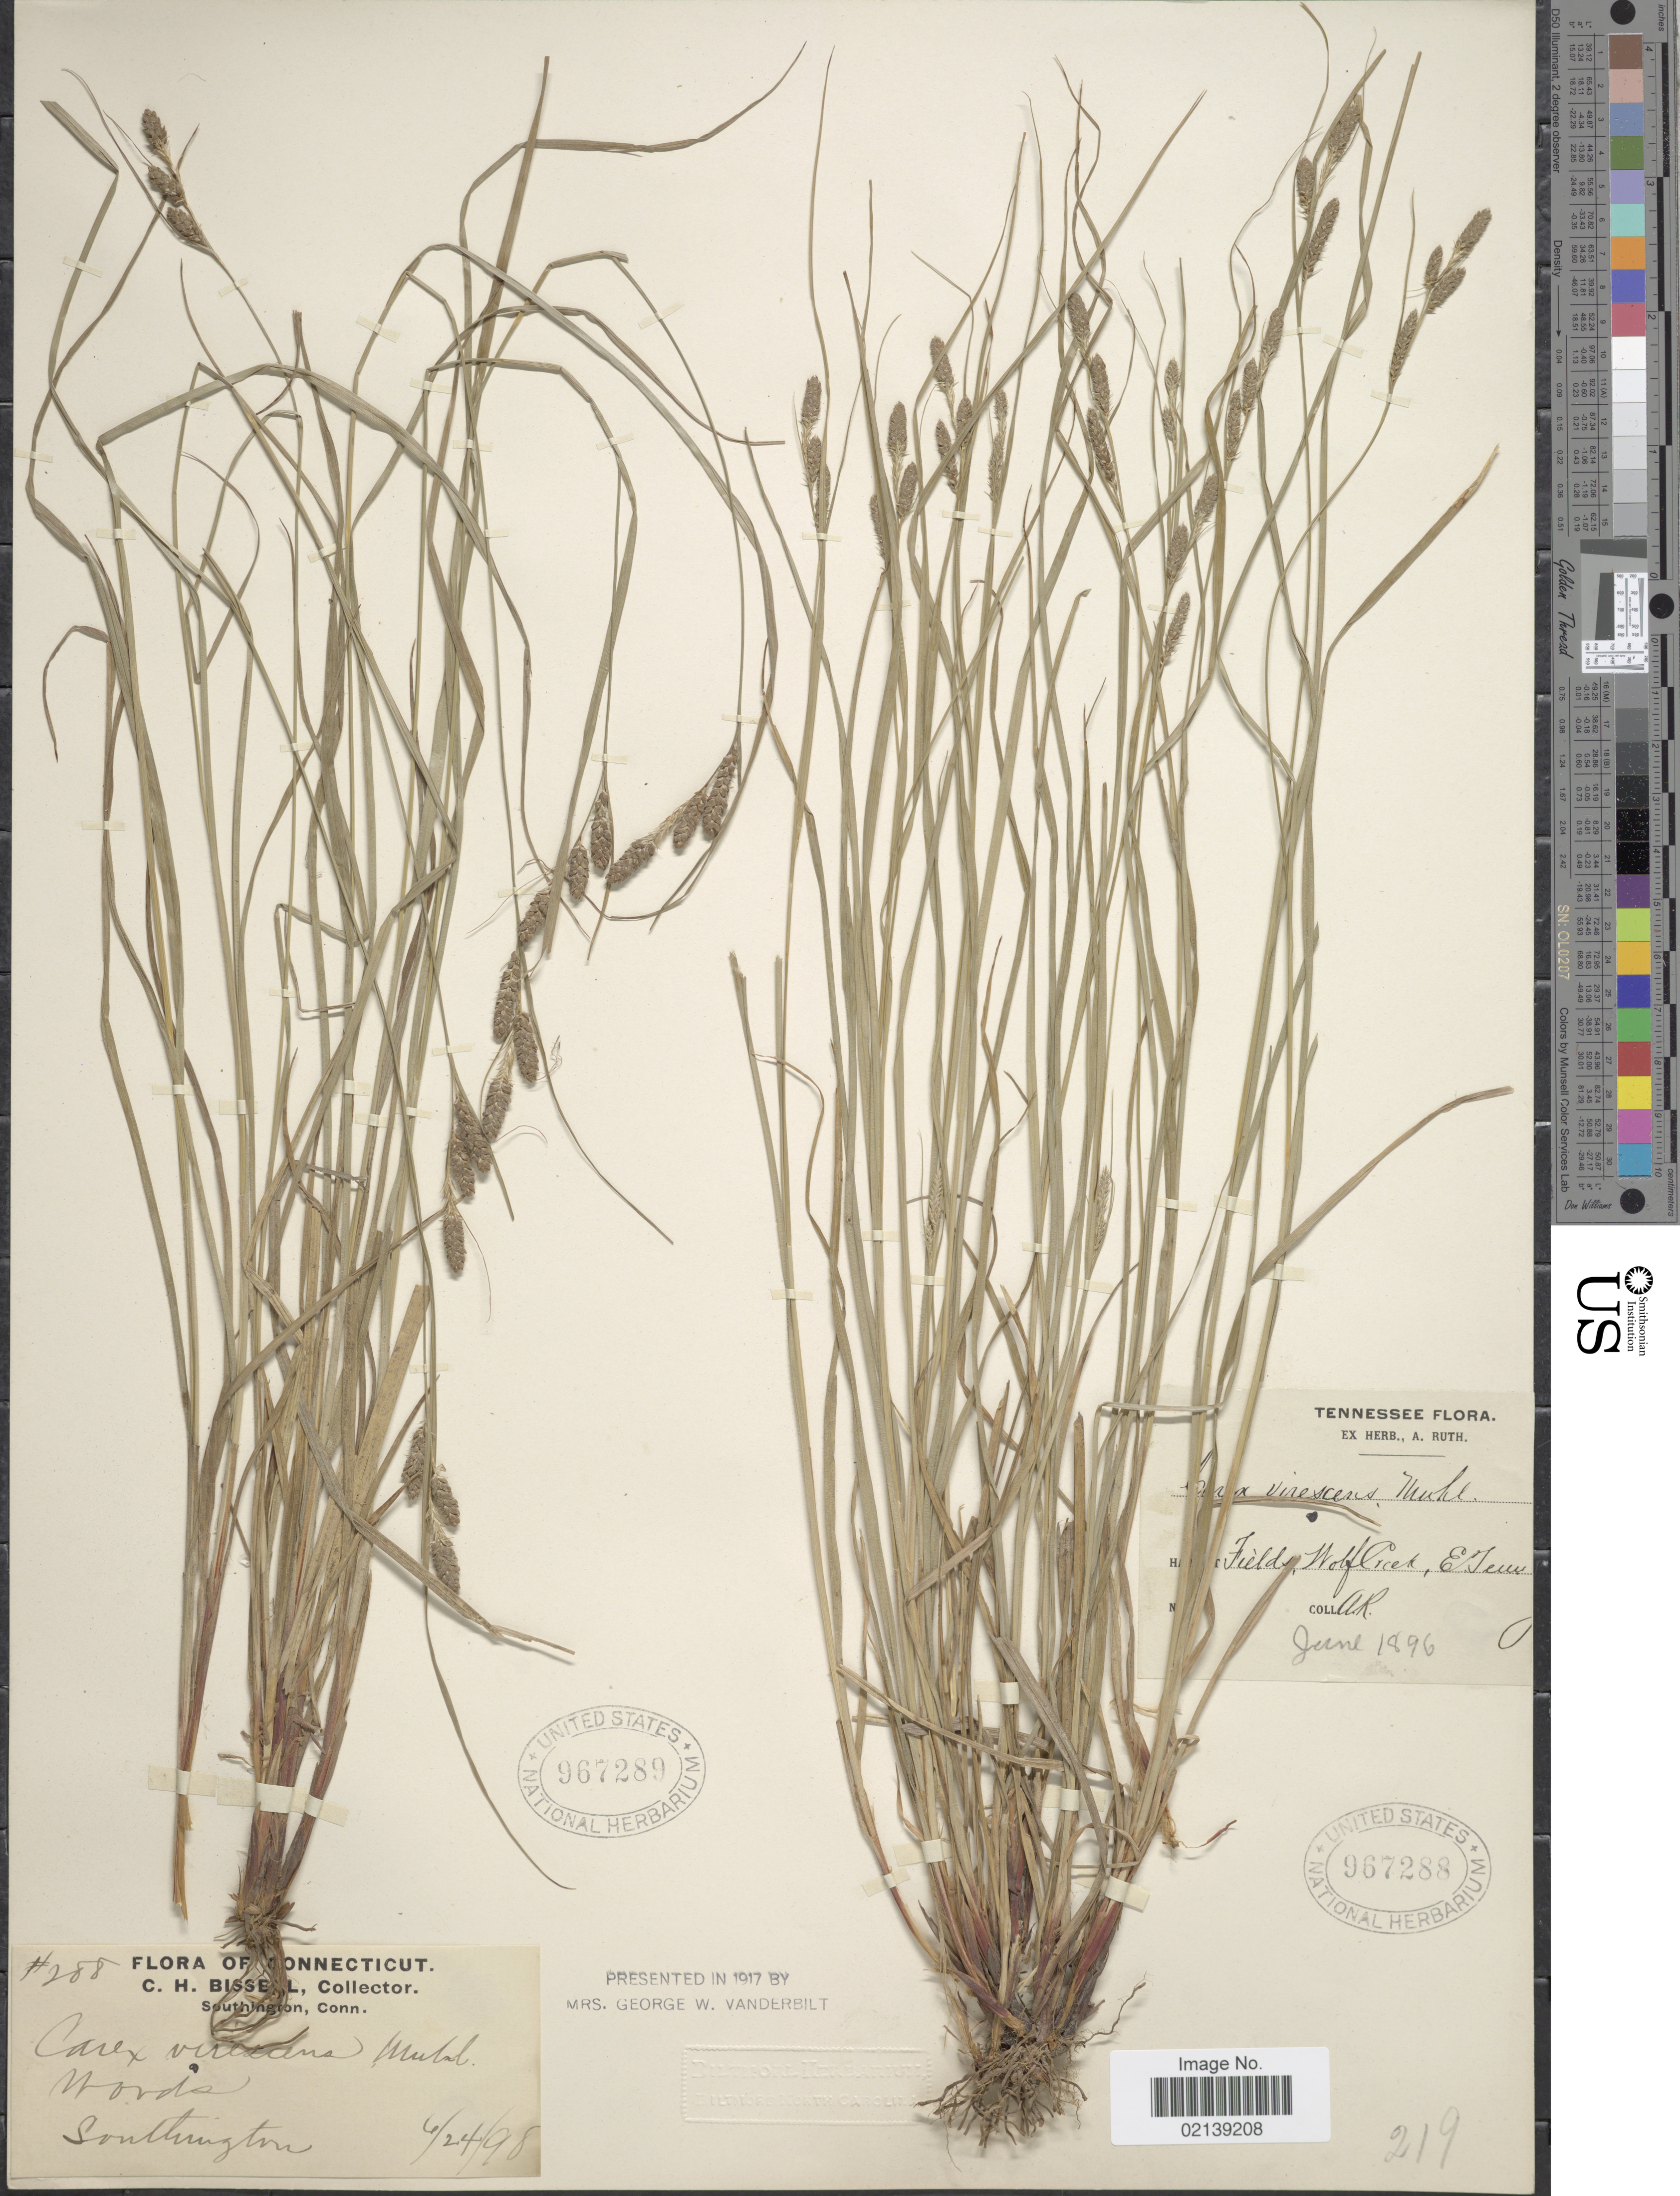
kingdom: Plantae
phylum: Tracheophyta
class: Liliopsida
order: Poales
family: Cyperaceae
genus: Carex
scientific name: Carex virescens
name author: Muhl. ex Willd.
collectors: C. Bissell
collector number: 288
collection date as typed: Transcribed d/m/y: 24/6/98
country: United States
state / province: Connecticut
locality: Woods, Southington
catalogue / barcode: US 967289-2